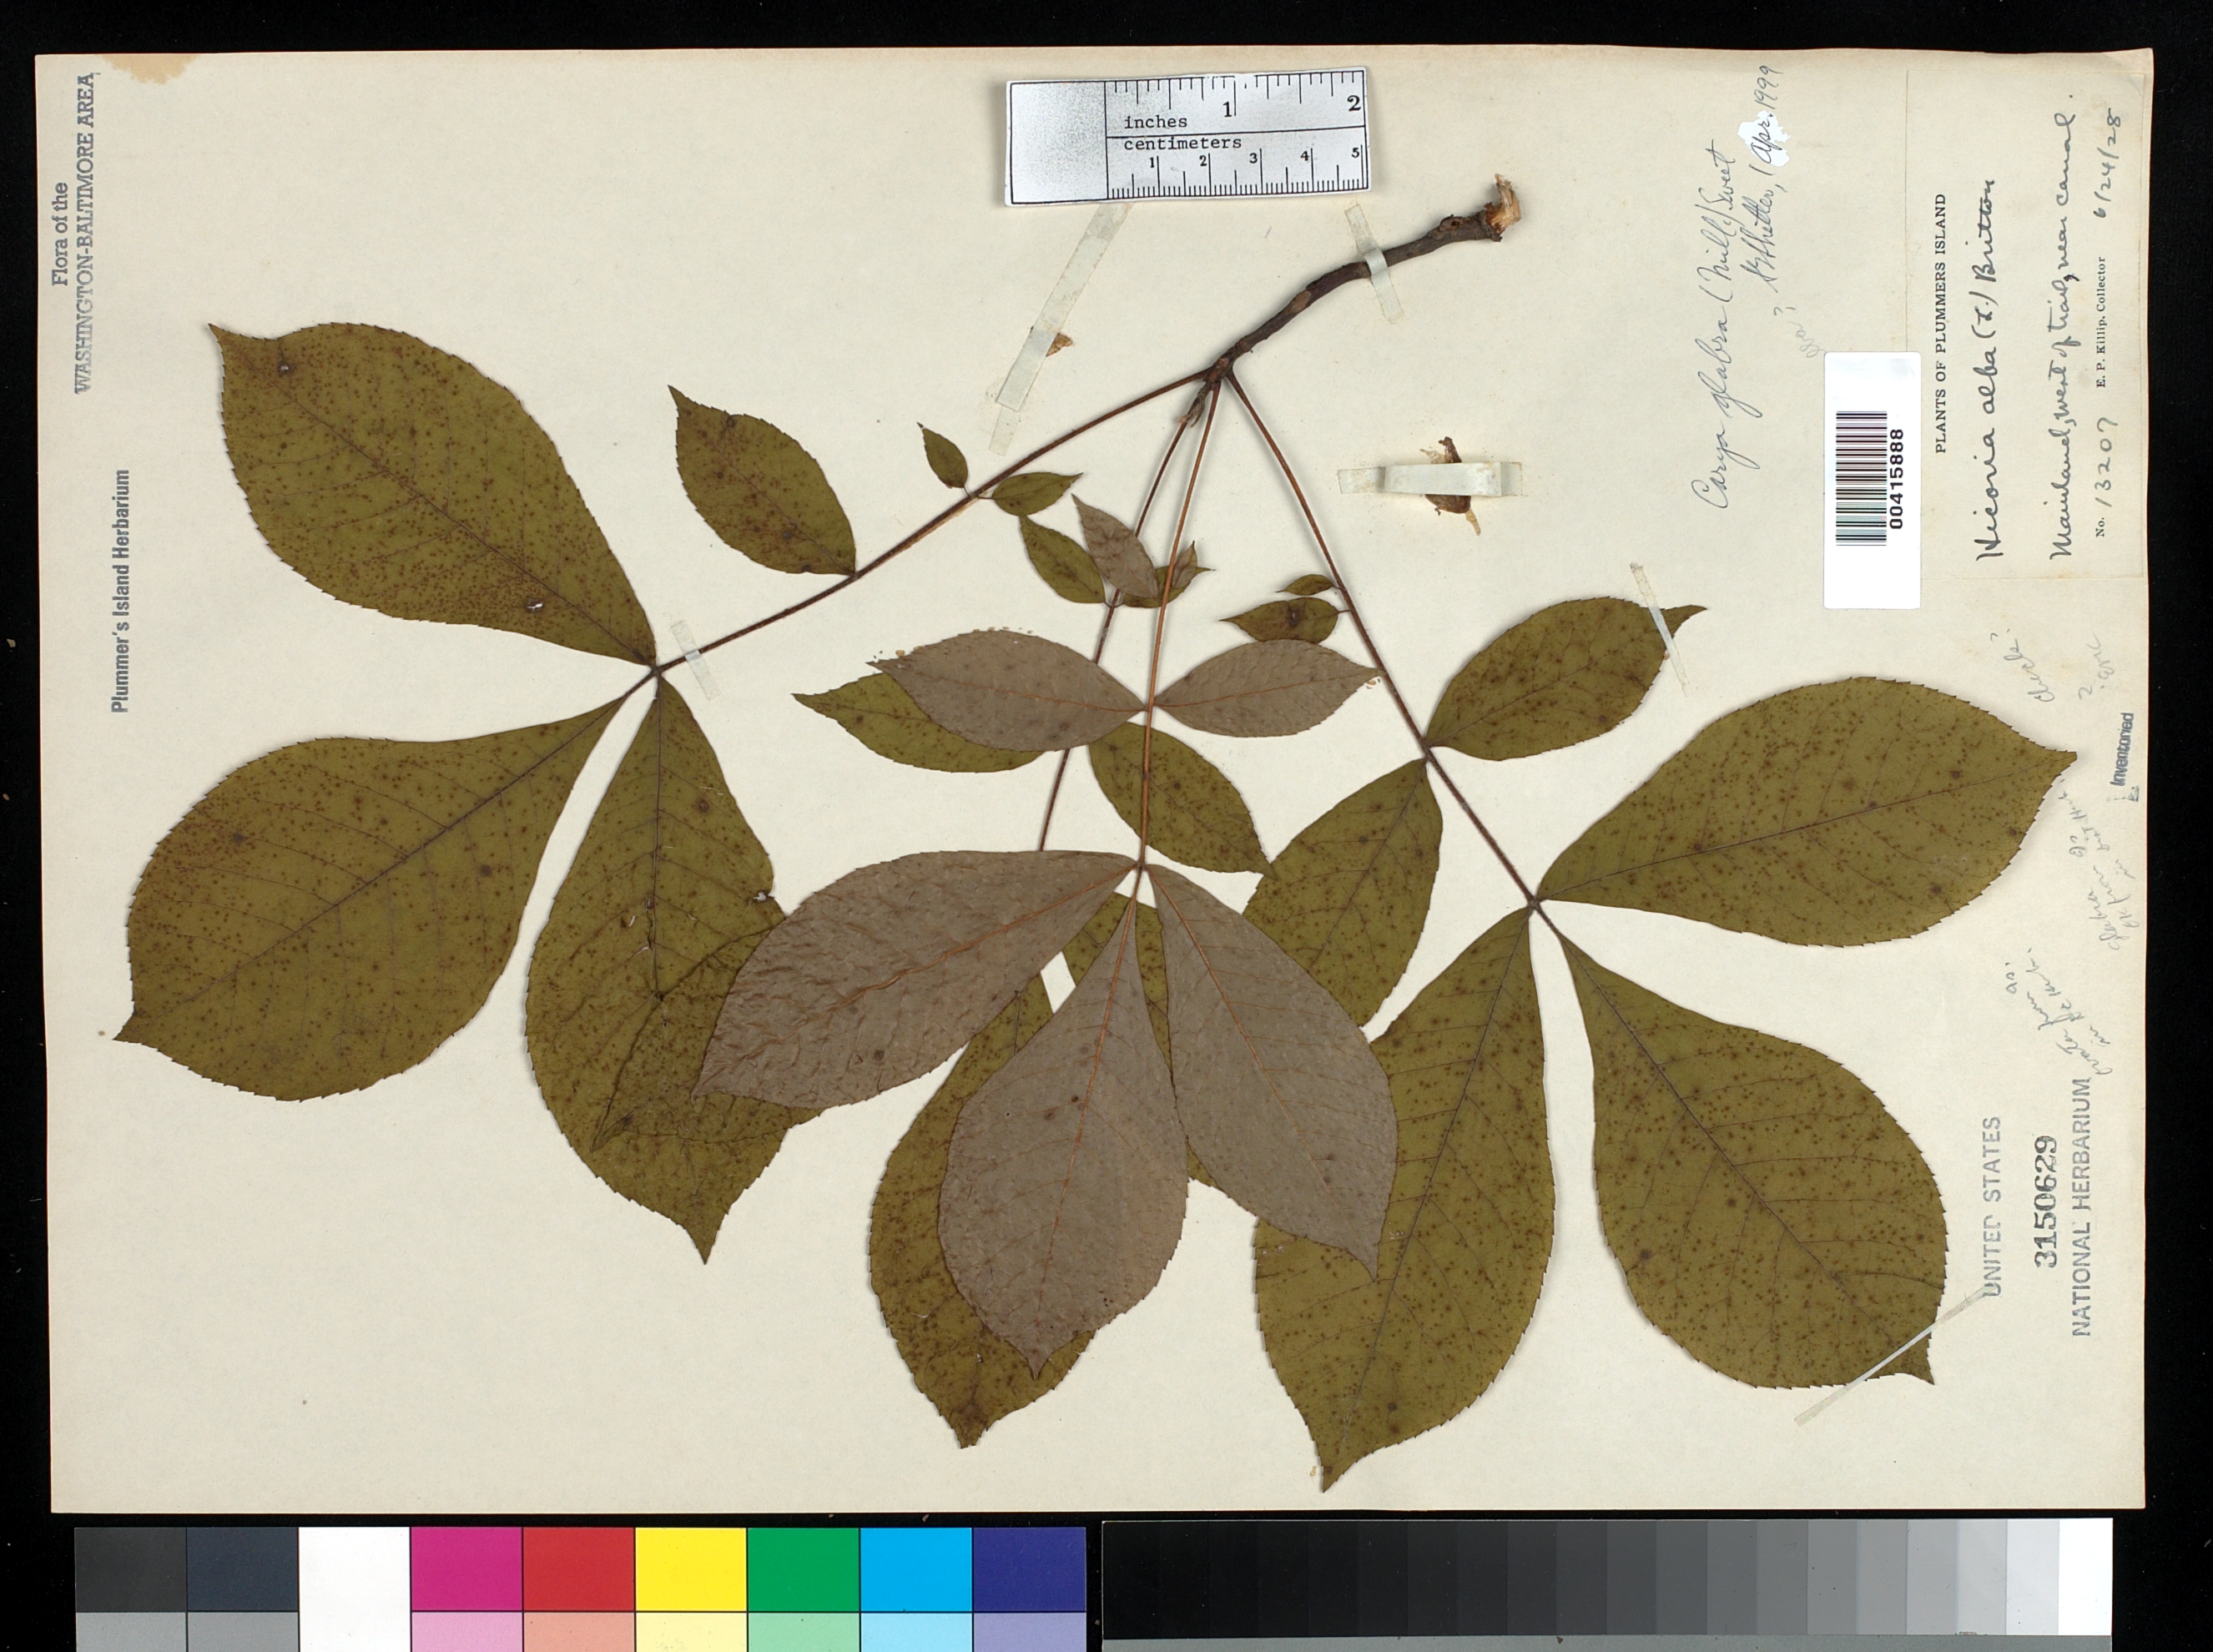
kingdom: Plantae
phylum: Tracheophyta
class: Magnoliopsida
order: Fagales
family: Juglandaceae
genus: Carya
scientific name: Carya glabra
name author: (Mill.) Sweet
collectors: E. P. Killip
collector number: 13207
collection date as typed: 24 Jun 1928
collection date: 1928-06-24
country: United States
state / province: Maryland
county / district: Montgomery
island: Plummers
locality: Plummer's Island; west of trail, near Canal C. & O. Canal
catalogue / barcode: US 3150629